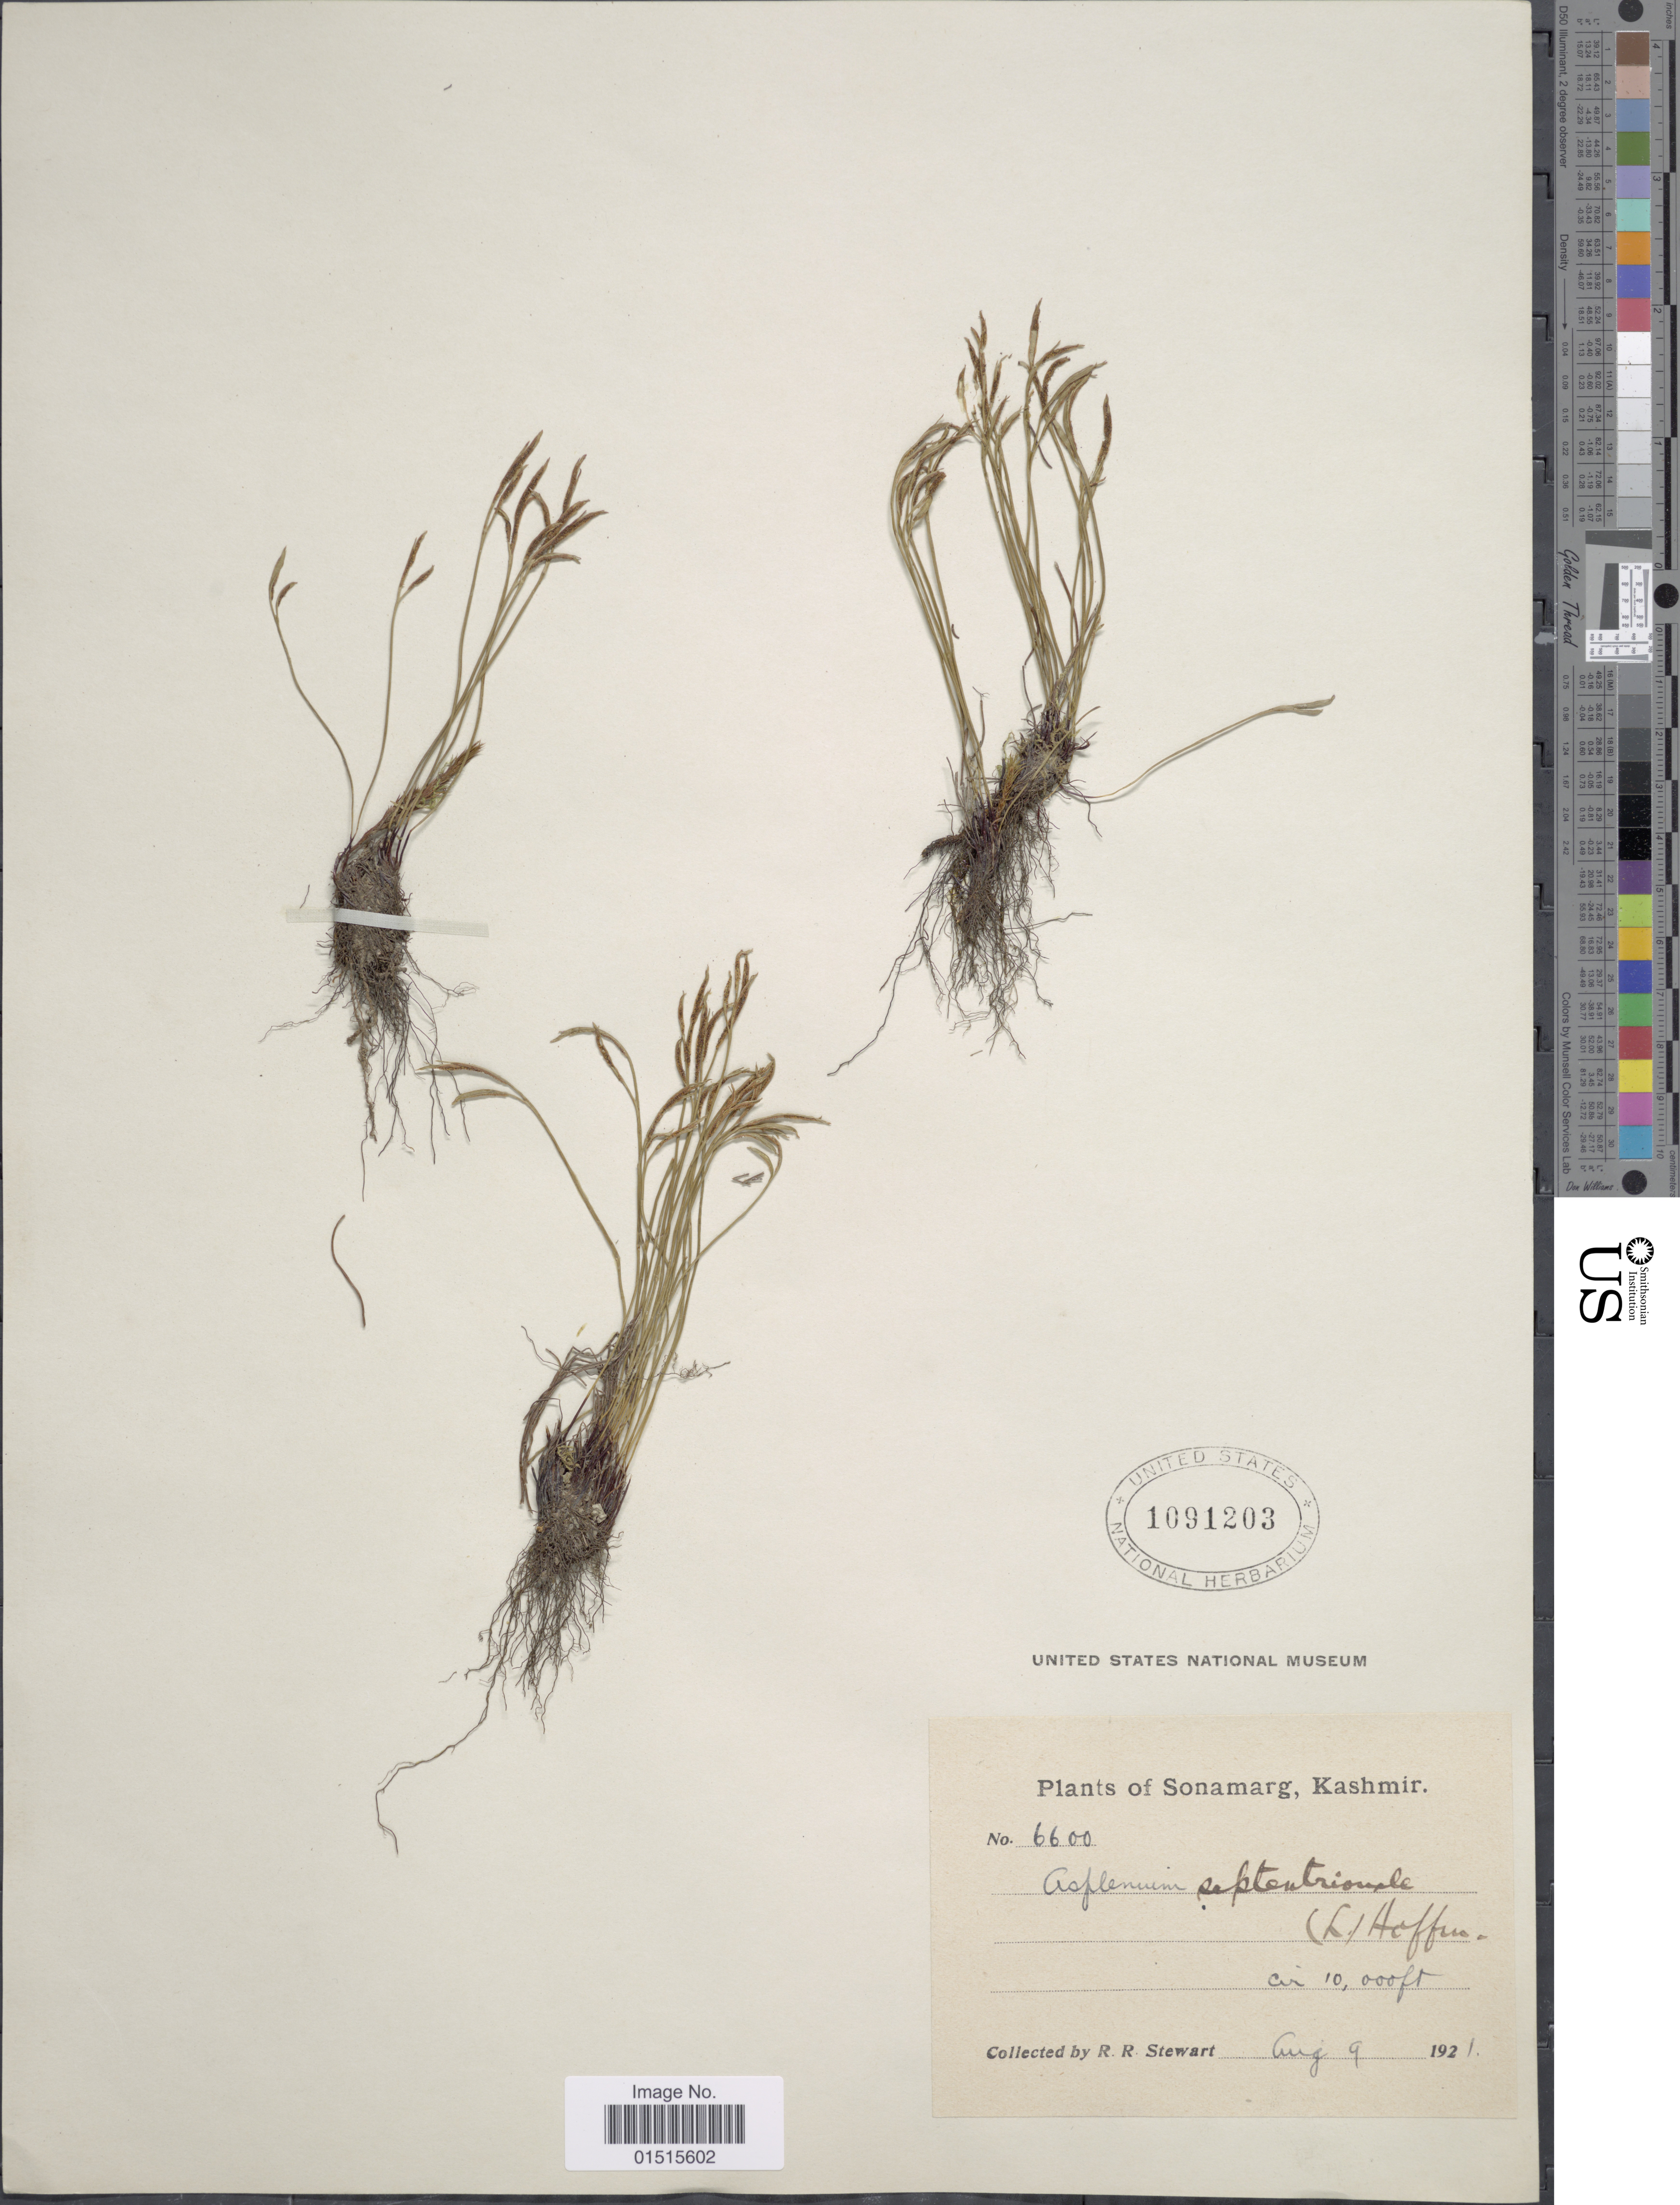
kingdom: Plantae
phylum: Tracheophyta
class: Polypodiopsida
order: Polypodiales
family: Aspleniaceae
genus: Asplenium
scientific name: Asplenium septentrionale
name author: (L.) Hoffm.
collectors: R. R. Stewart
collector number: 6600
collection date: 1921-08-09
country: India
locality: Sonamarg, Kashmir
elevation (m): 3048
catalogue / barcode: US 1091203